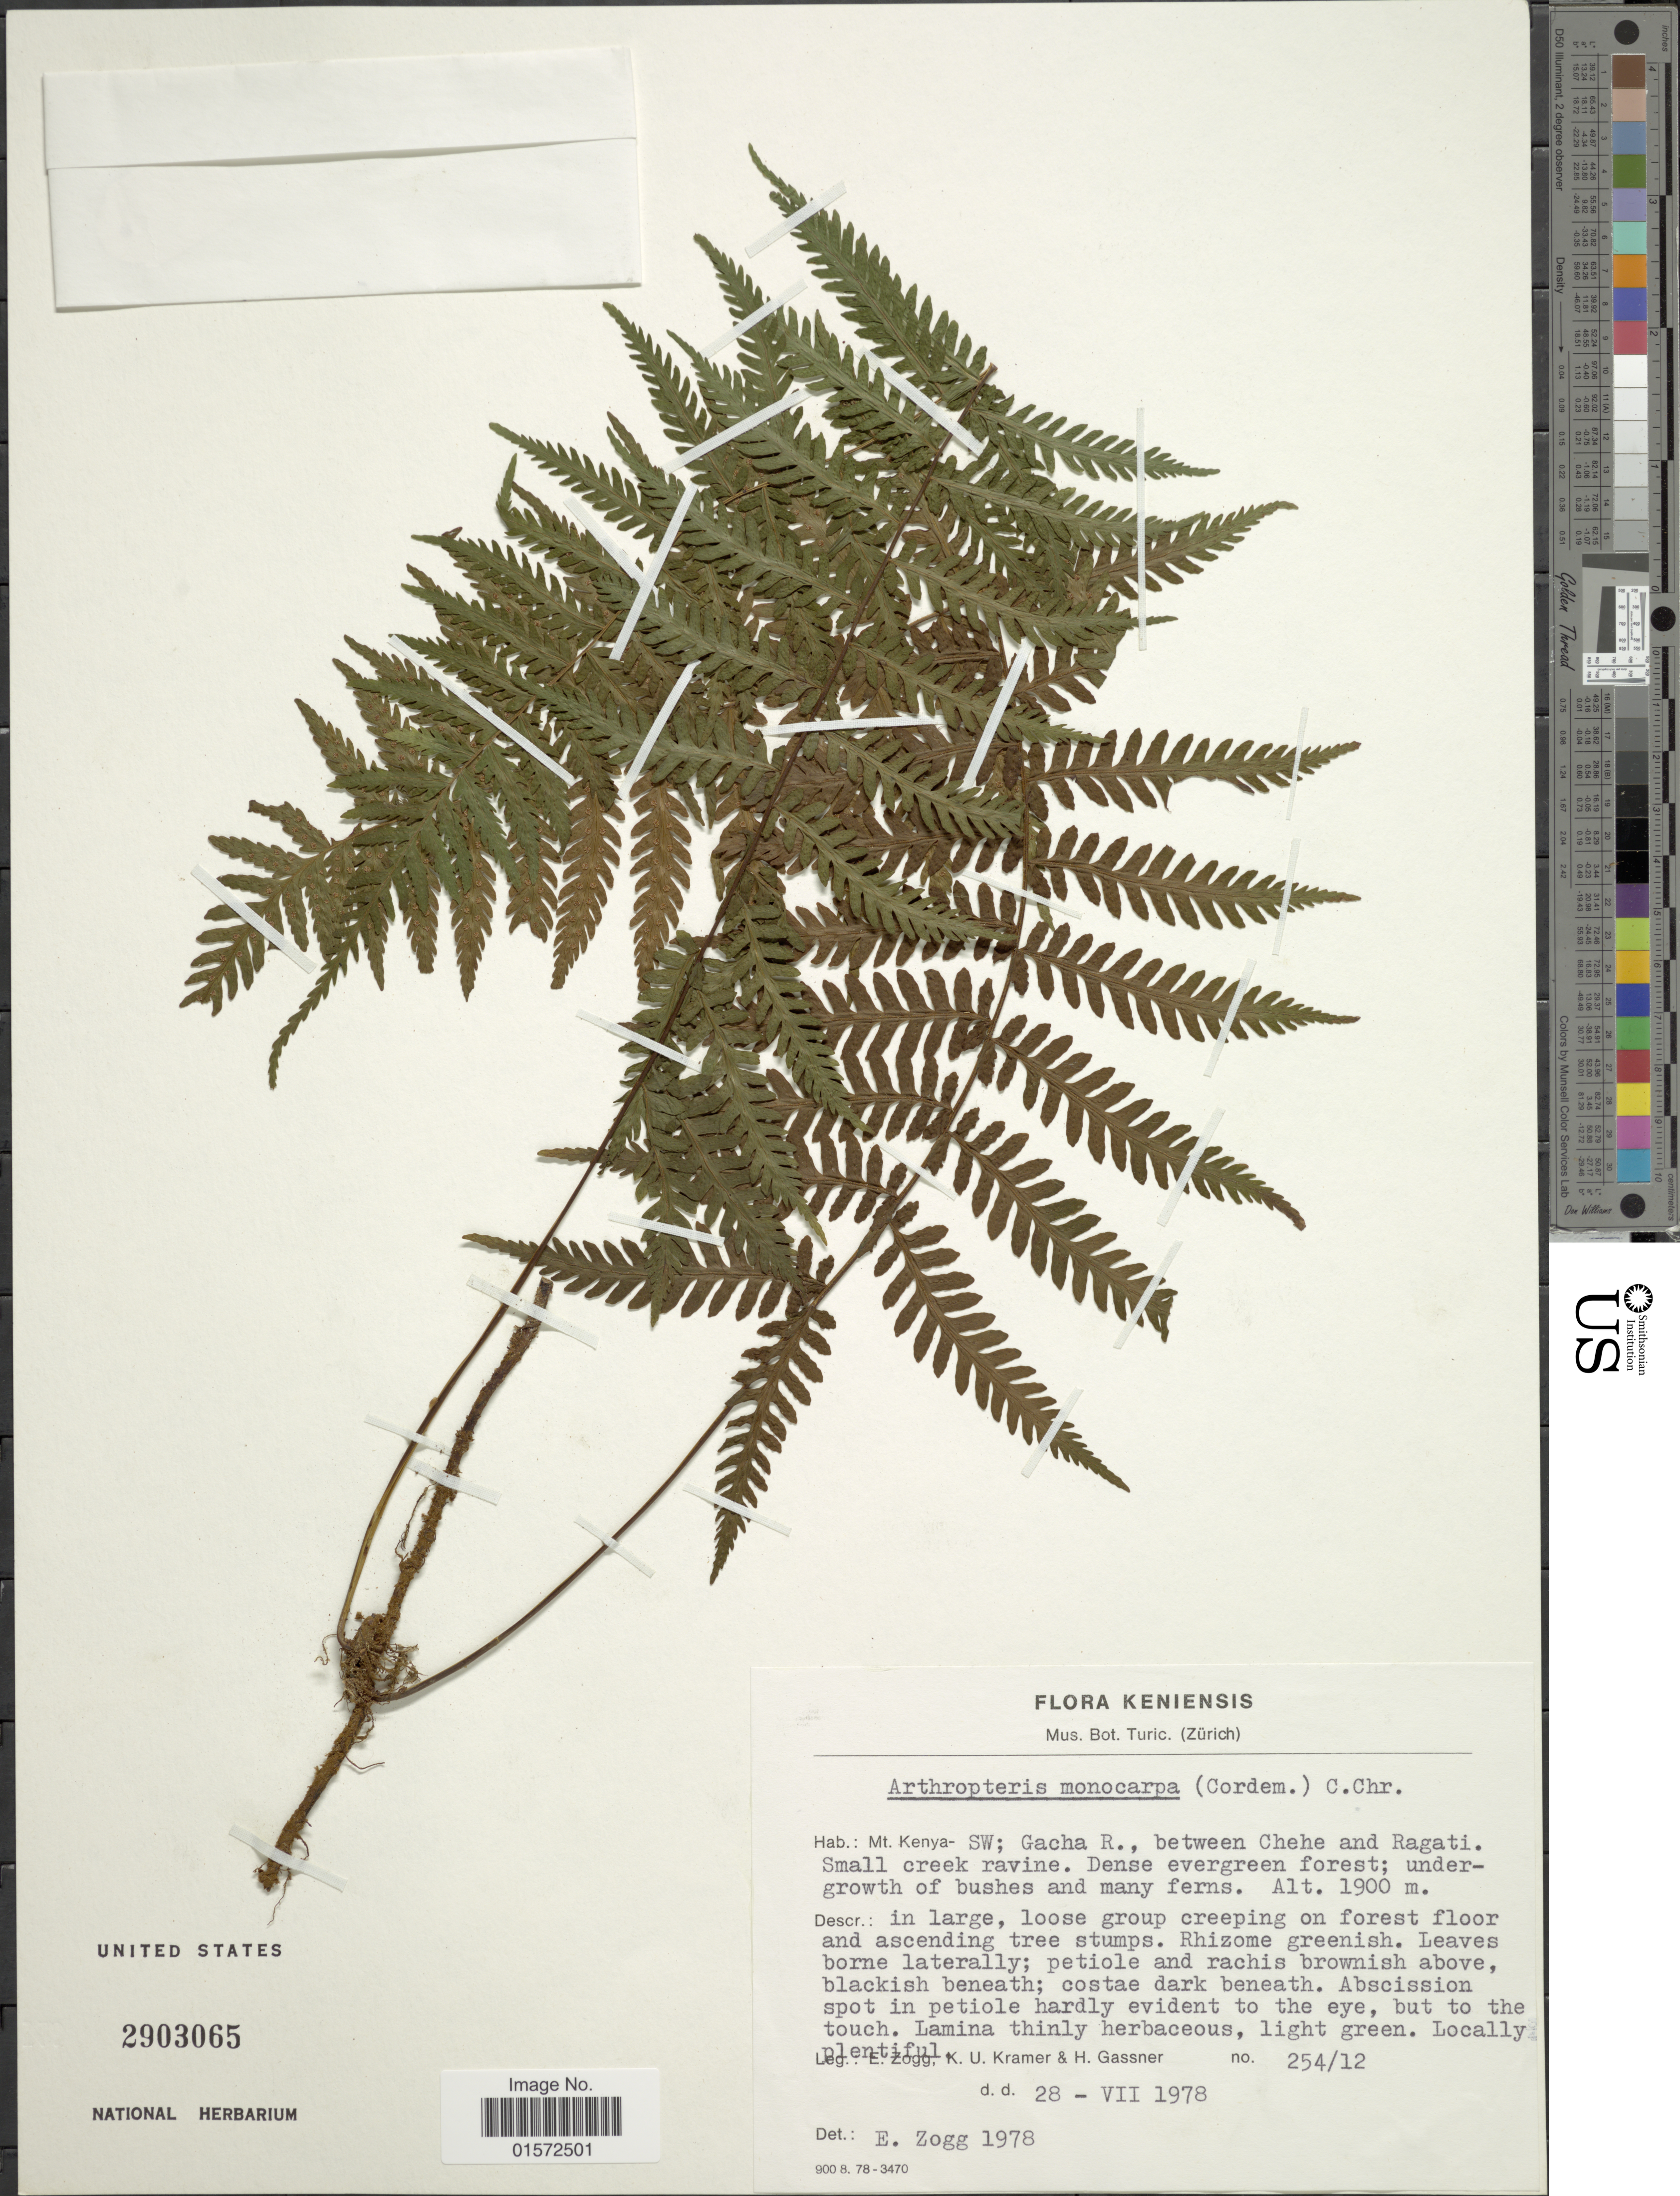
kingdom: Plantae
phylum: Tracheophyta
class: Polypodiopsida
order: Polypodiales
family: Tectariaceae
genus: Arthropteris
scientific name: Arthropteris monocarpa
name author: (Cordem.) C. Chr.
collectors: E. Zogg, K. U. Kramer & H. Gassner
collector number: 254/12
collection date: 1978-07-25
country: Kenya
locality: Mt. Kenya. SW, Gacha R., between Chehe and Ragati, small creek ravine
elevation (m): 1900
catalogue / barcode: US 2903065